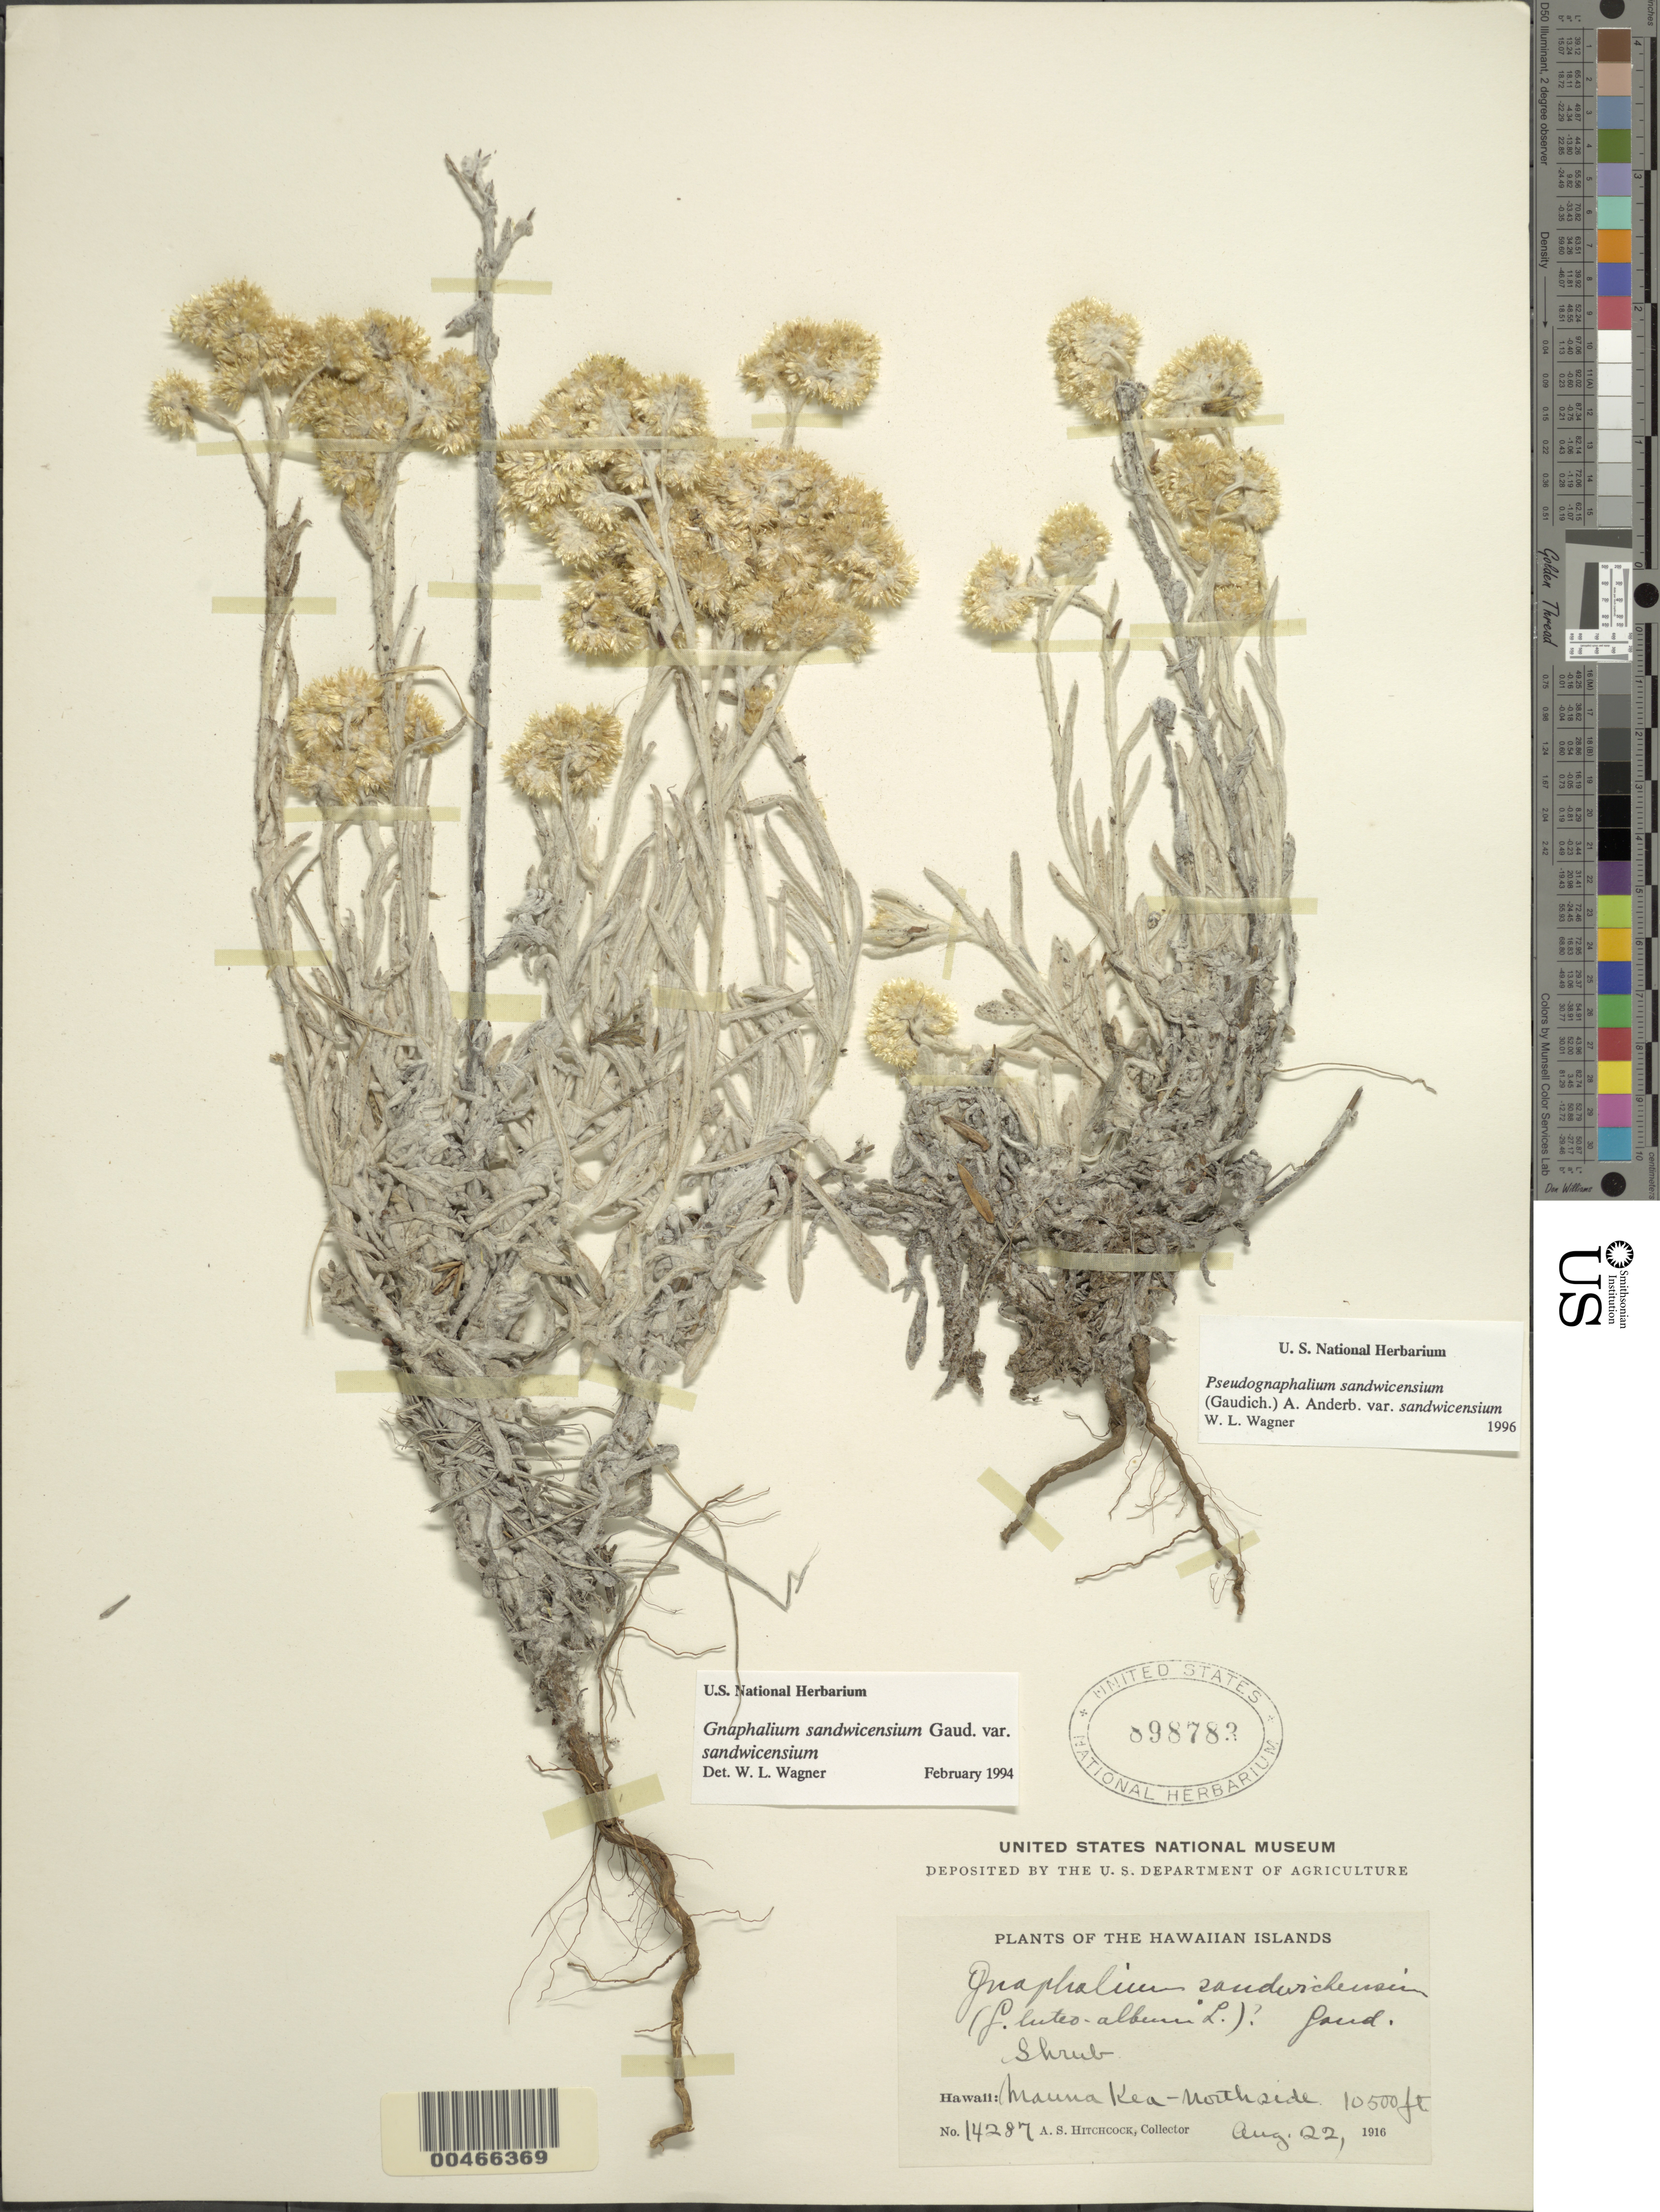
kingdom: Plantae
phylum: Tracheophyta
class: Magnoliopsida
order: Asterales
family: Asteraceae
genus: Pseudognaphalium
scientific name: Pseudognaphalium sandwicensium var. sandwicensium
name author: (Gaudich.) Anderb.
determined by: Wagner, W. L., (BOT), Smithsonian Institution - National Museum of Natural History (UNITED STATES)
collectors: A. S. Hitchcock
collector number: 14287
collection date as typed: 22 Aug 1916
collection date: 1916-08-22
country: United States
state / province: Hawaii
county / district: Hawaii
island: Hawaii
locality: Mauna Kea-N side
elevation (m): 3200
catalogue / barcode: US 898783